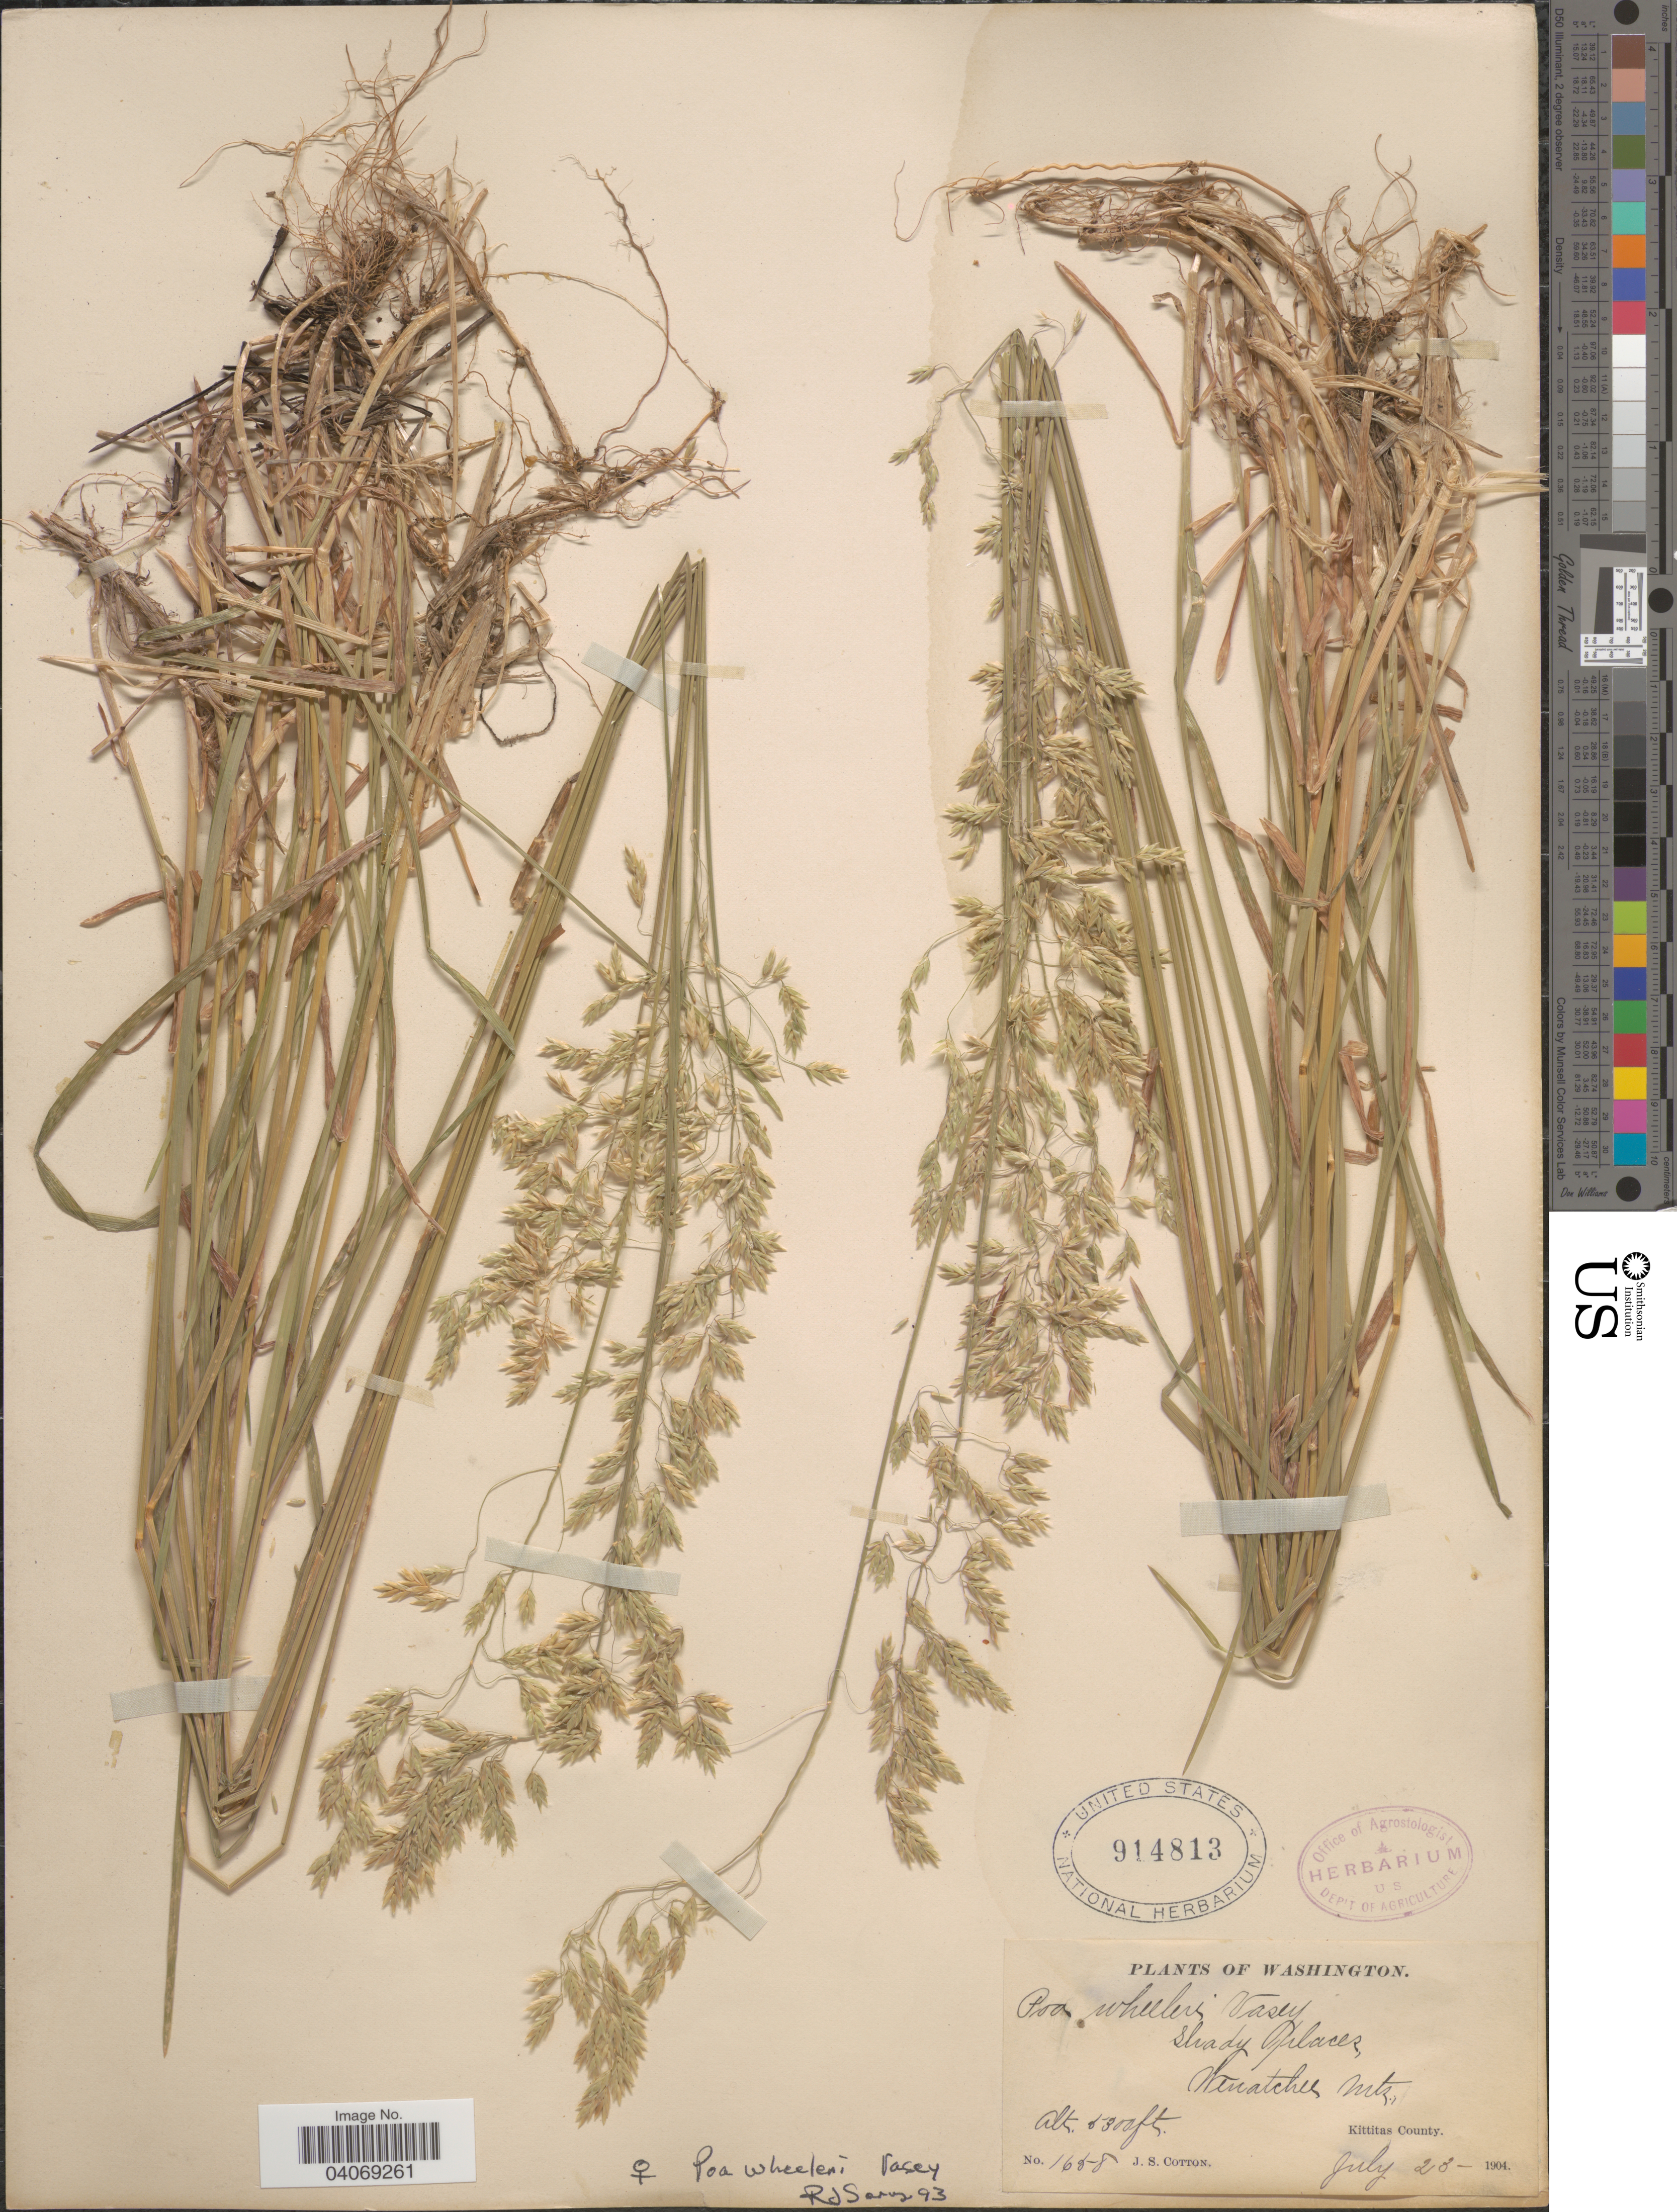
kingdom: Plantae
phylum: Tracheophyta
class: Liliopsida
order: Poales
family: Poaceae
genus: Poa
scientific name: Poa wheeleri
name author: Vasey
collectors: J. S. Cotton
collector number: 1658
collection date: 1904-07-23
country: United States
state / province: Washington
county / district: Kittitas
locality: Wenatchee Mts. Shady places. Kittittas County.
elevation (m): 1615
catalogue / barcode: US 914813